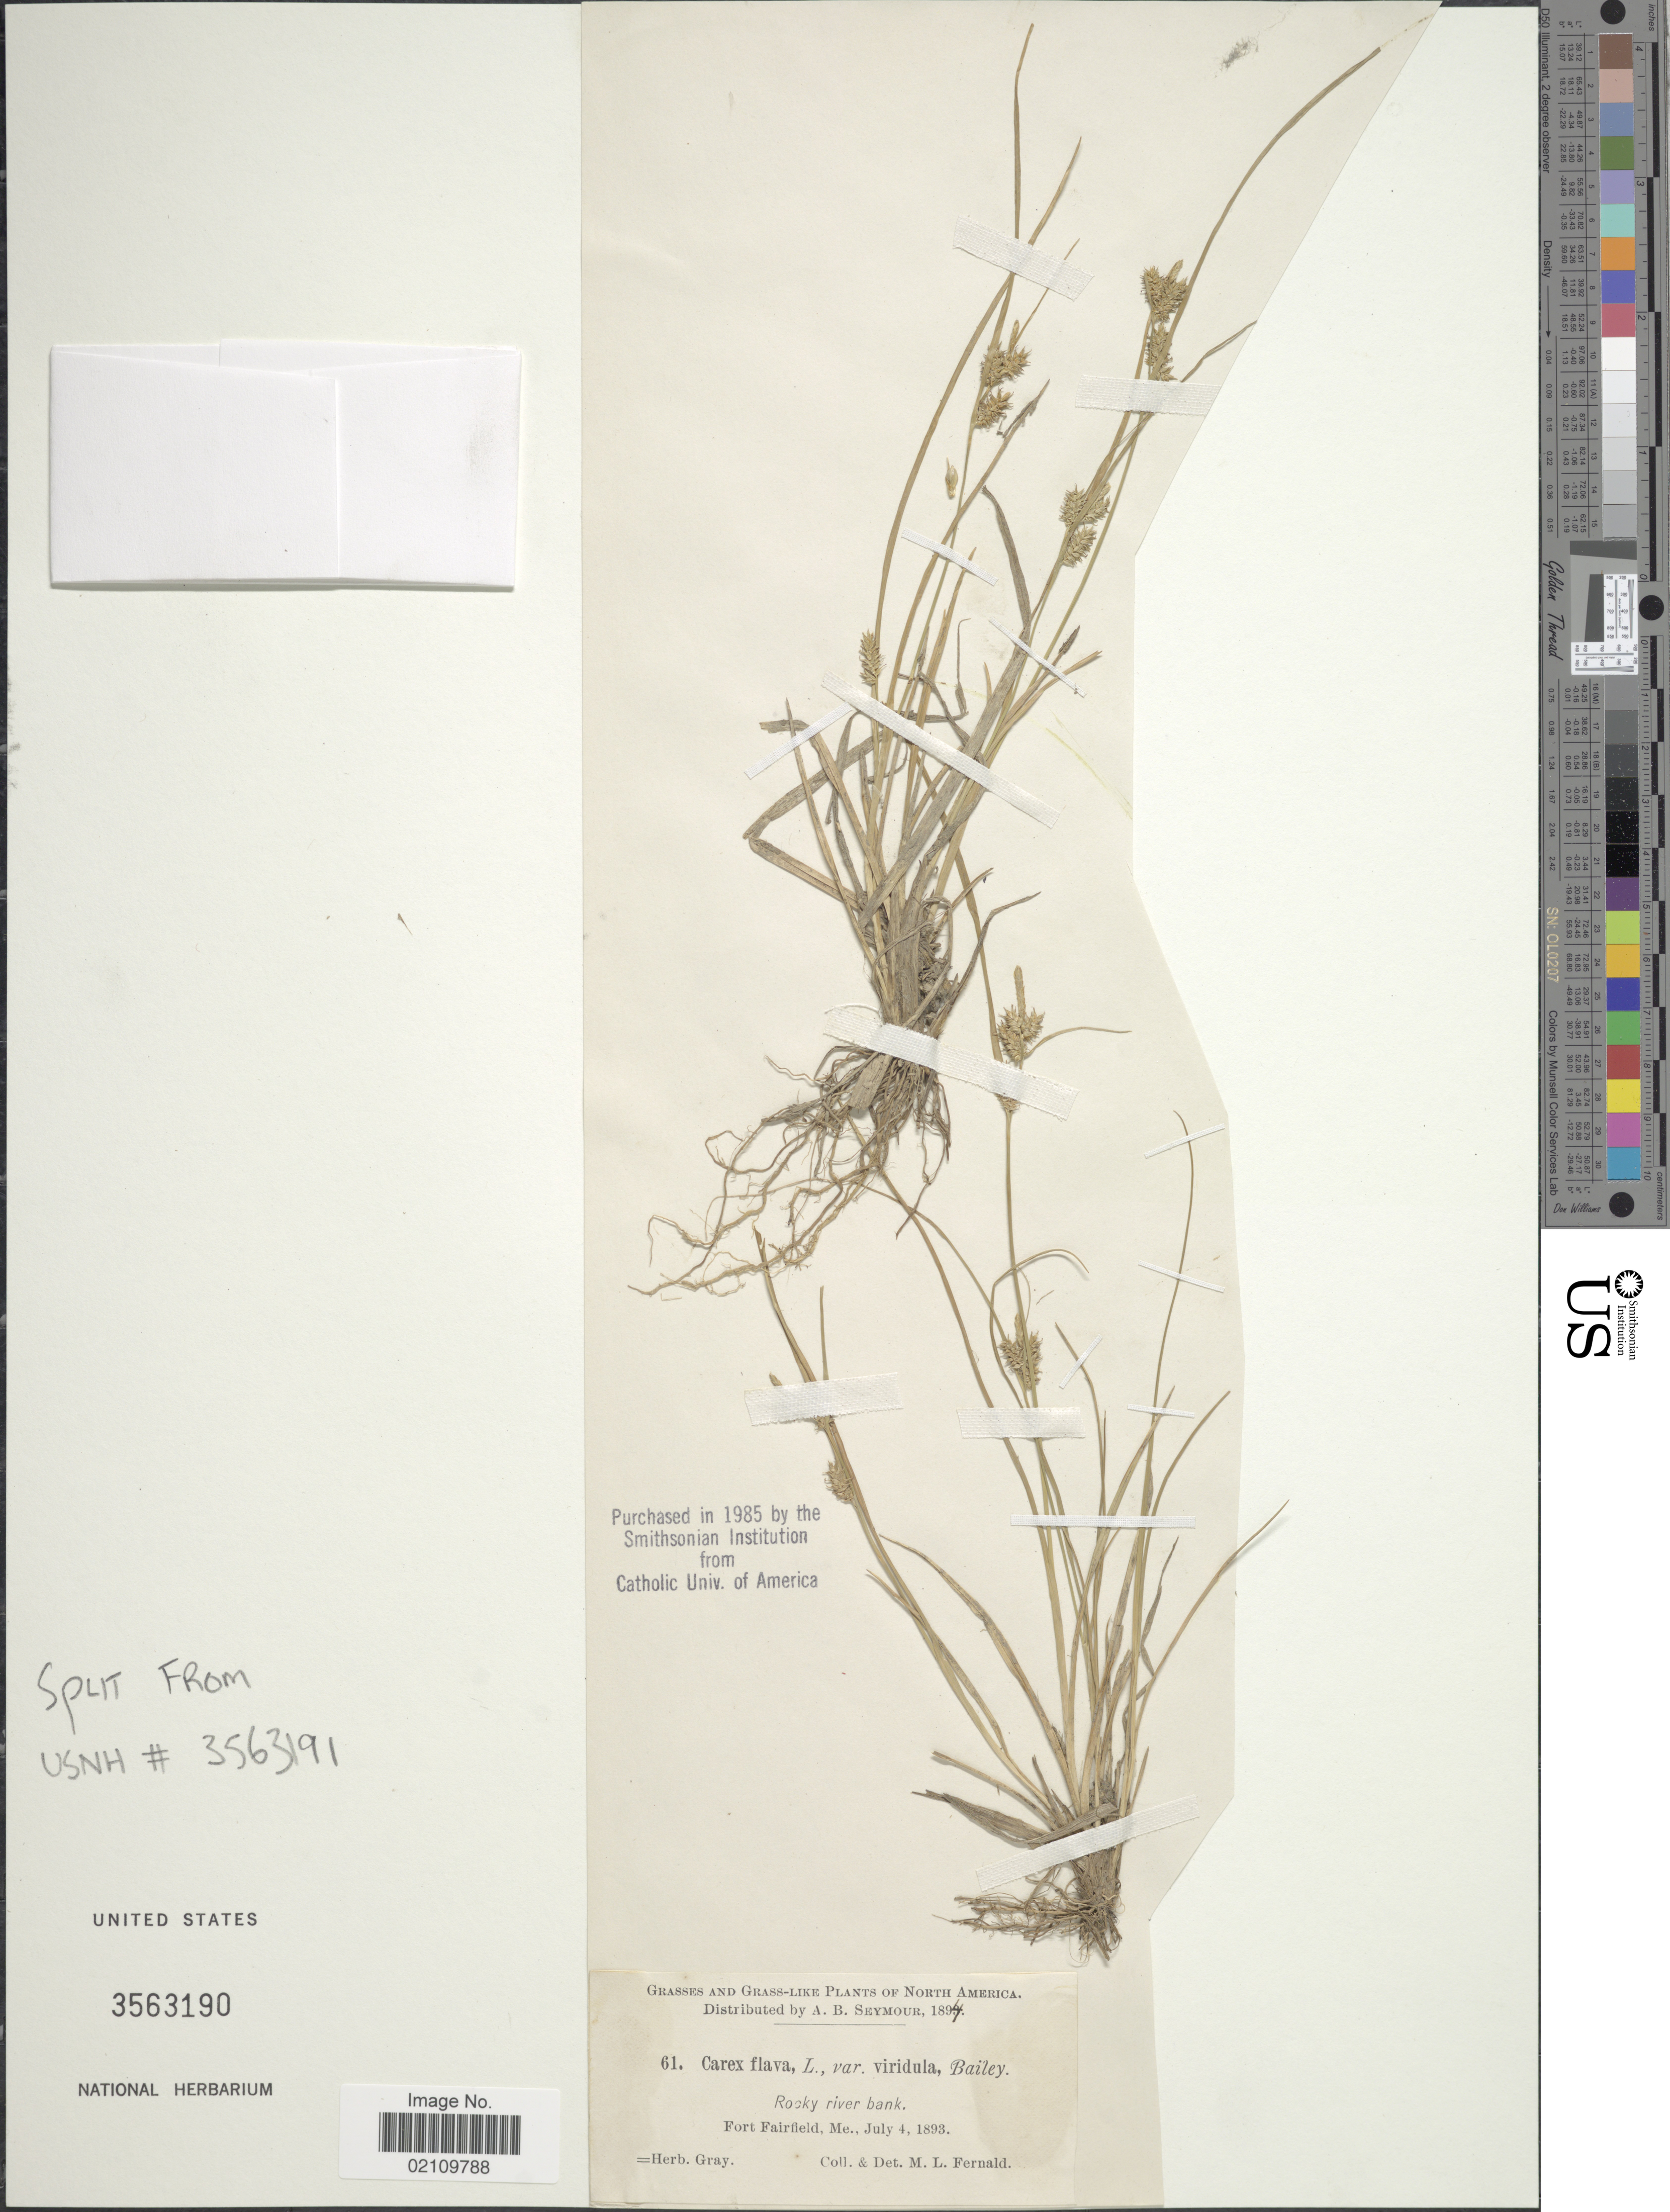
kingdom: Plantae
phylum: Tracheophyta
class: Liliopsida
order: Poales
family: Cyperaceae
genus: Carex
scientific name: Carex flava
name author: L.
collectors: M. L. Fernald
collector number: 61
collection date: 1893-07-04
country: United States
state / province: Maine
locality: Fort Fairfield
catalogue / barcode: US 3563190